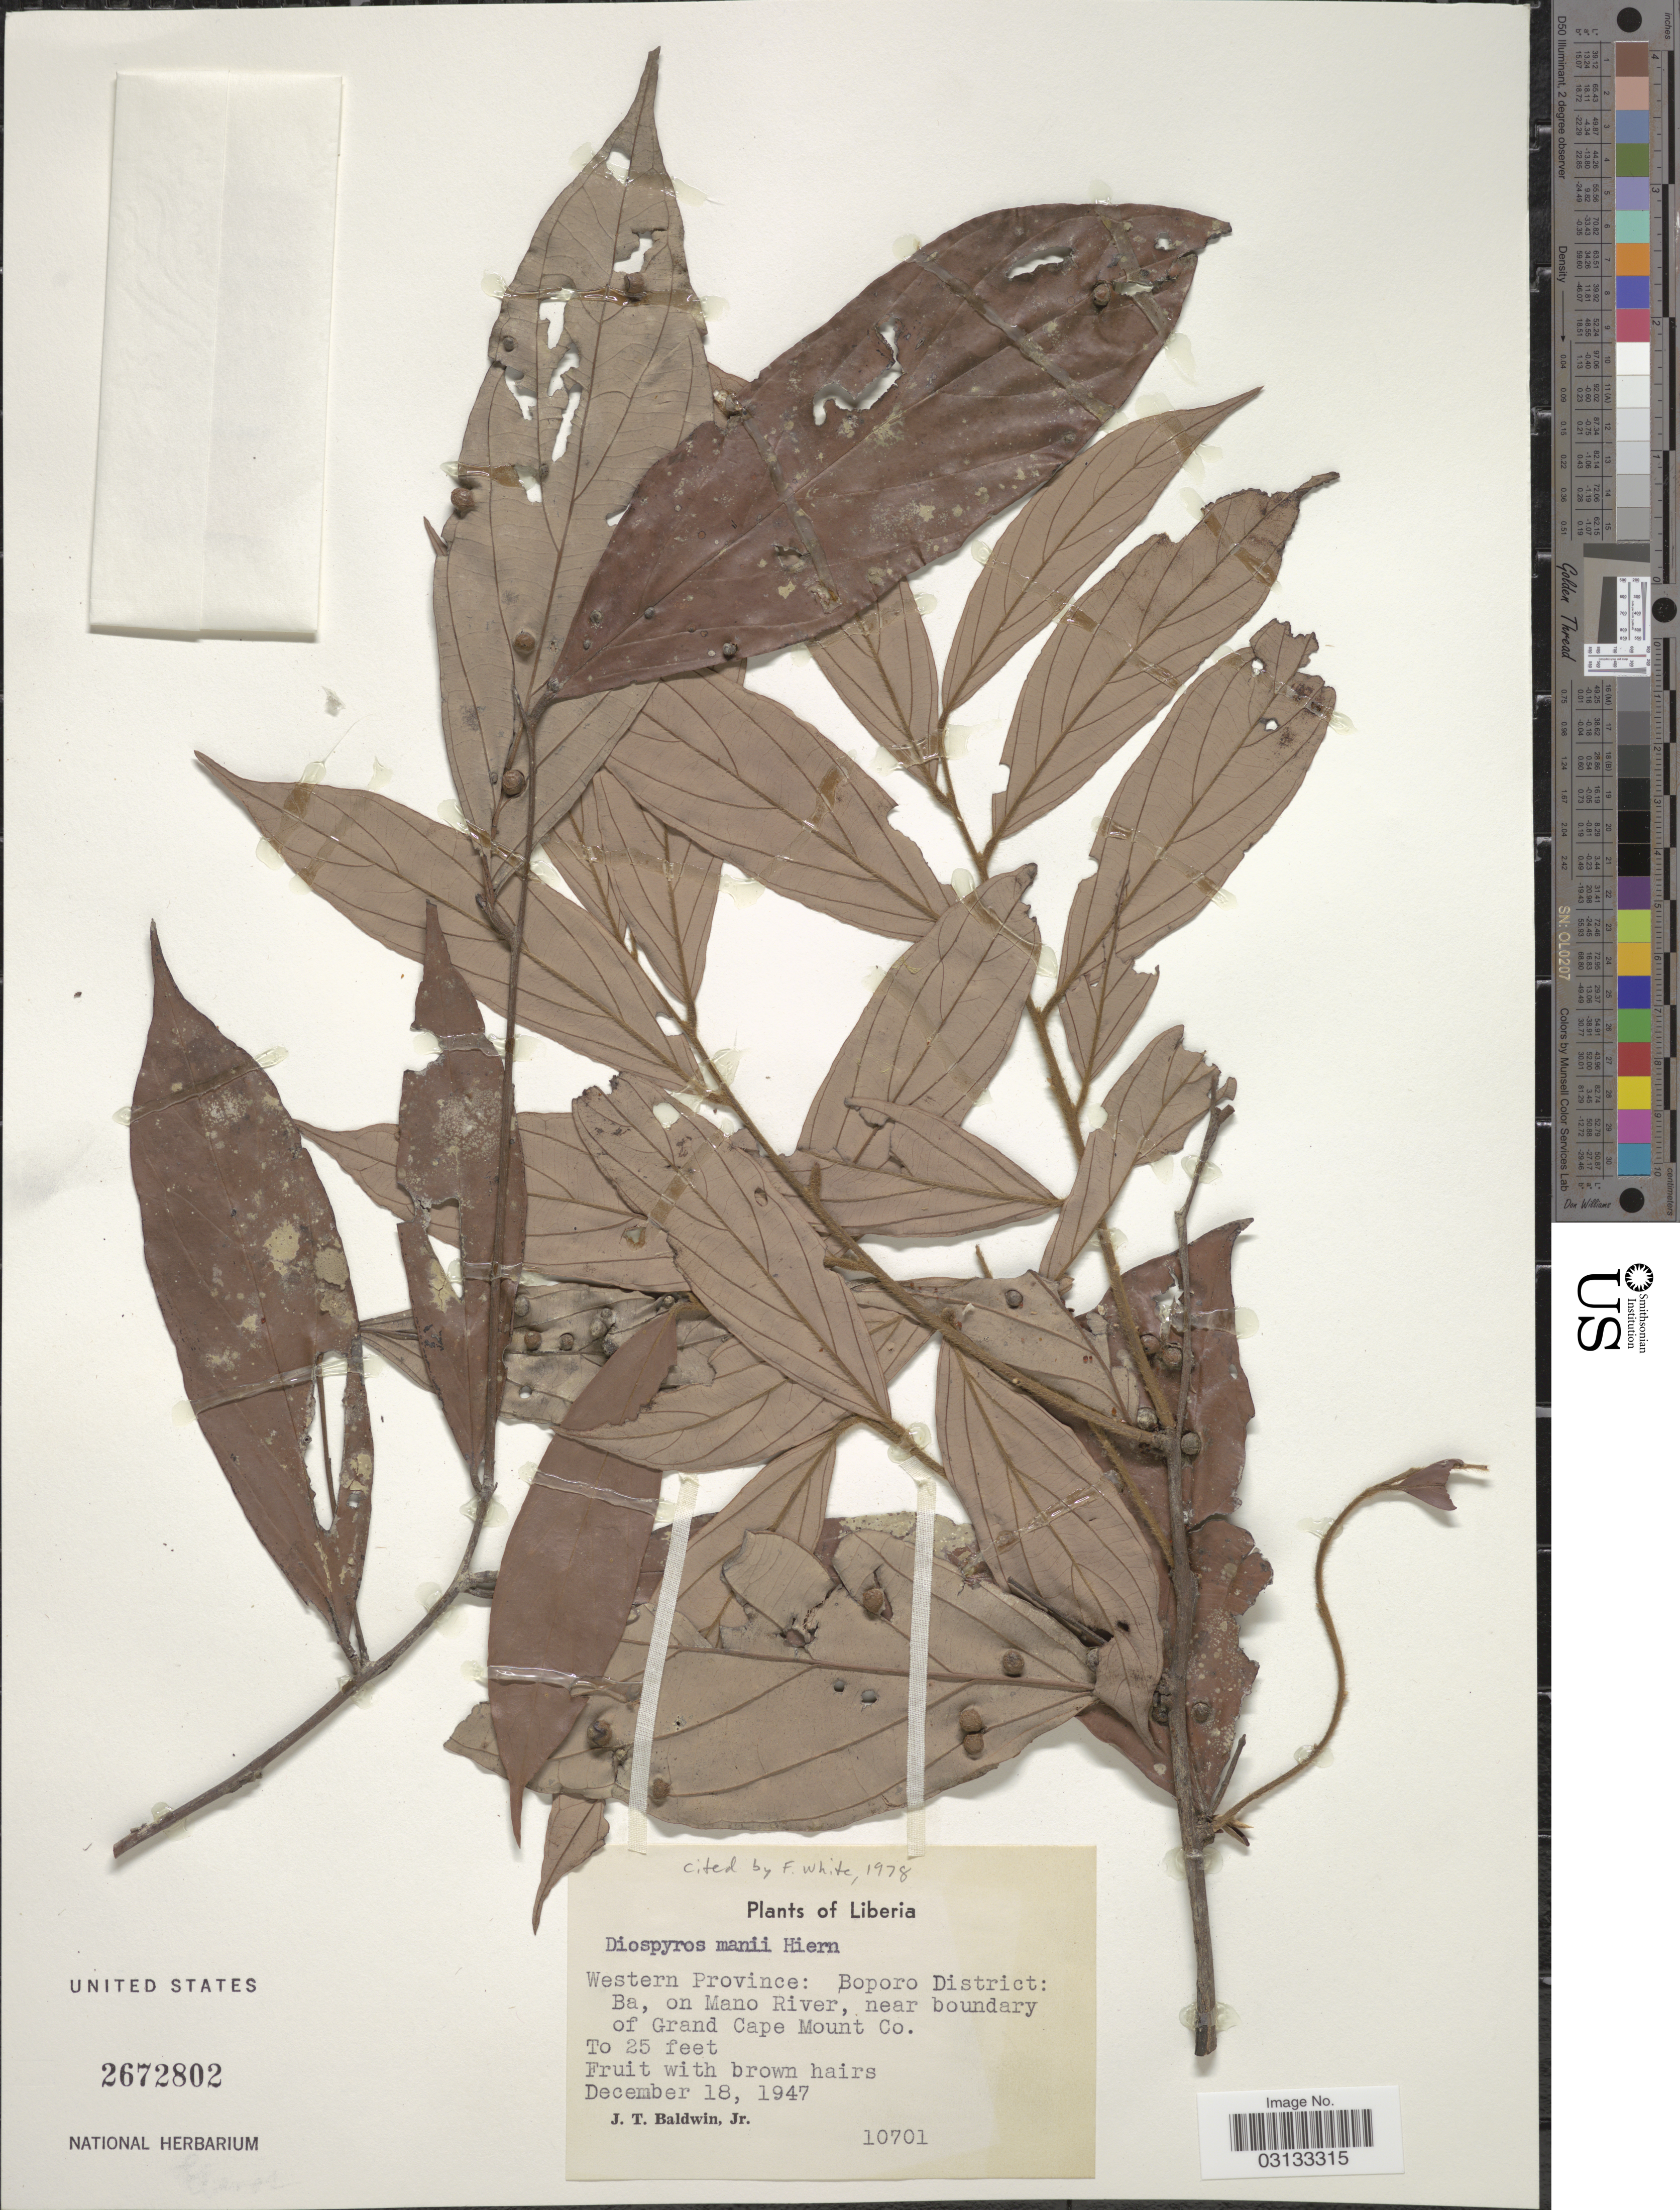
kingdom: Plantae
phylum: Tracheophyta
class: Magnoliopsida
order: Ericales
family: Ebenaceae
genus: Diospyros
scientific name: Diospyros mannii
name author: Hiern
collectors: J. T. Baldwin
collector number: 10701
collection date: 1947-12-18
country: Liberia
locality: Western Province: Boporo District: Ba, on Mano River, near boundary of Grand Cape Mount Co.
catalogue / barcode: US 2672802